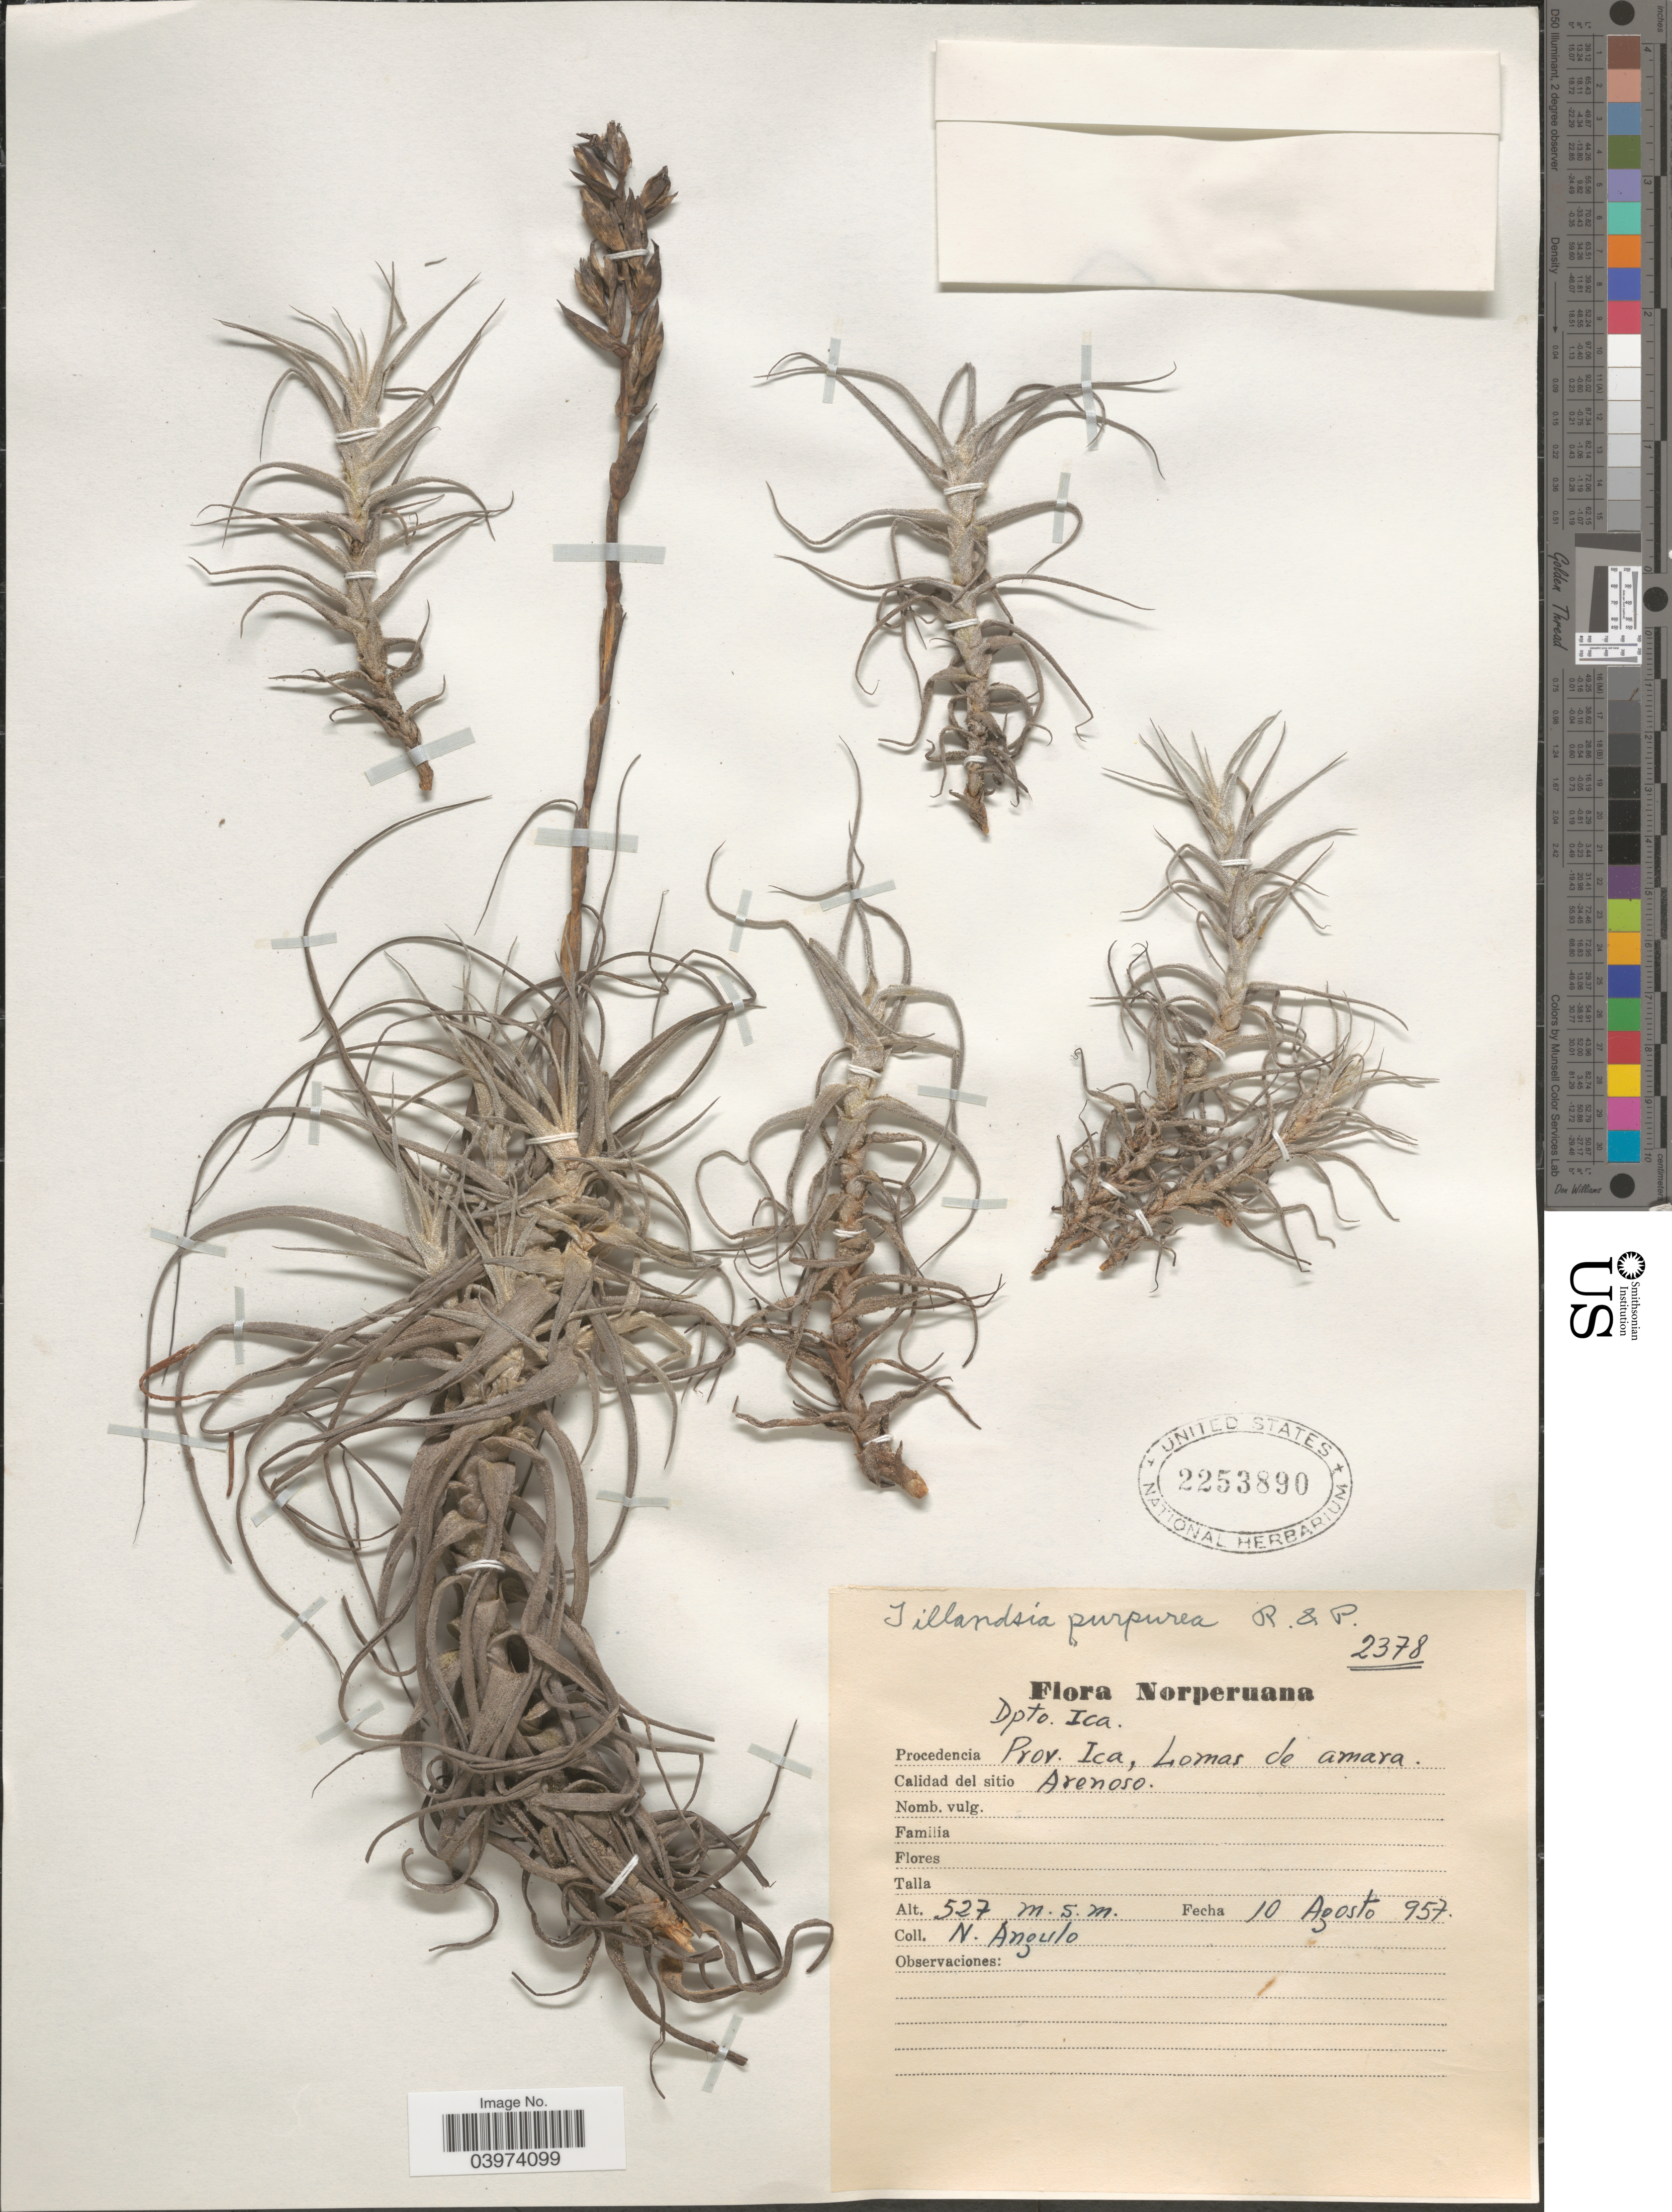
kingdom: Plantae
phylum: Tracheophyta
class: Liliopsida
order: Poales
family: Bromeliaceae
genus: Tillandsia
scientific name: Tillandsia purpurea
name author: Ruiz & Pav.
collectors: N. Angulo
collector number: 2378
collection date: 1957-08-10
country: Peru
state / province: Ica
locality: Dpto. Ica. Lomas de amara.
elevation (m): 527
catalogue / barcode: US 2253890